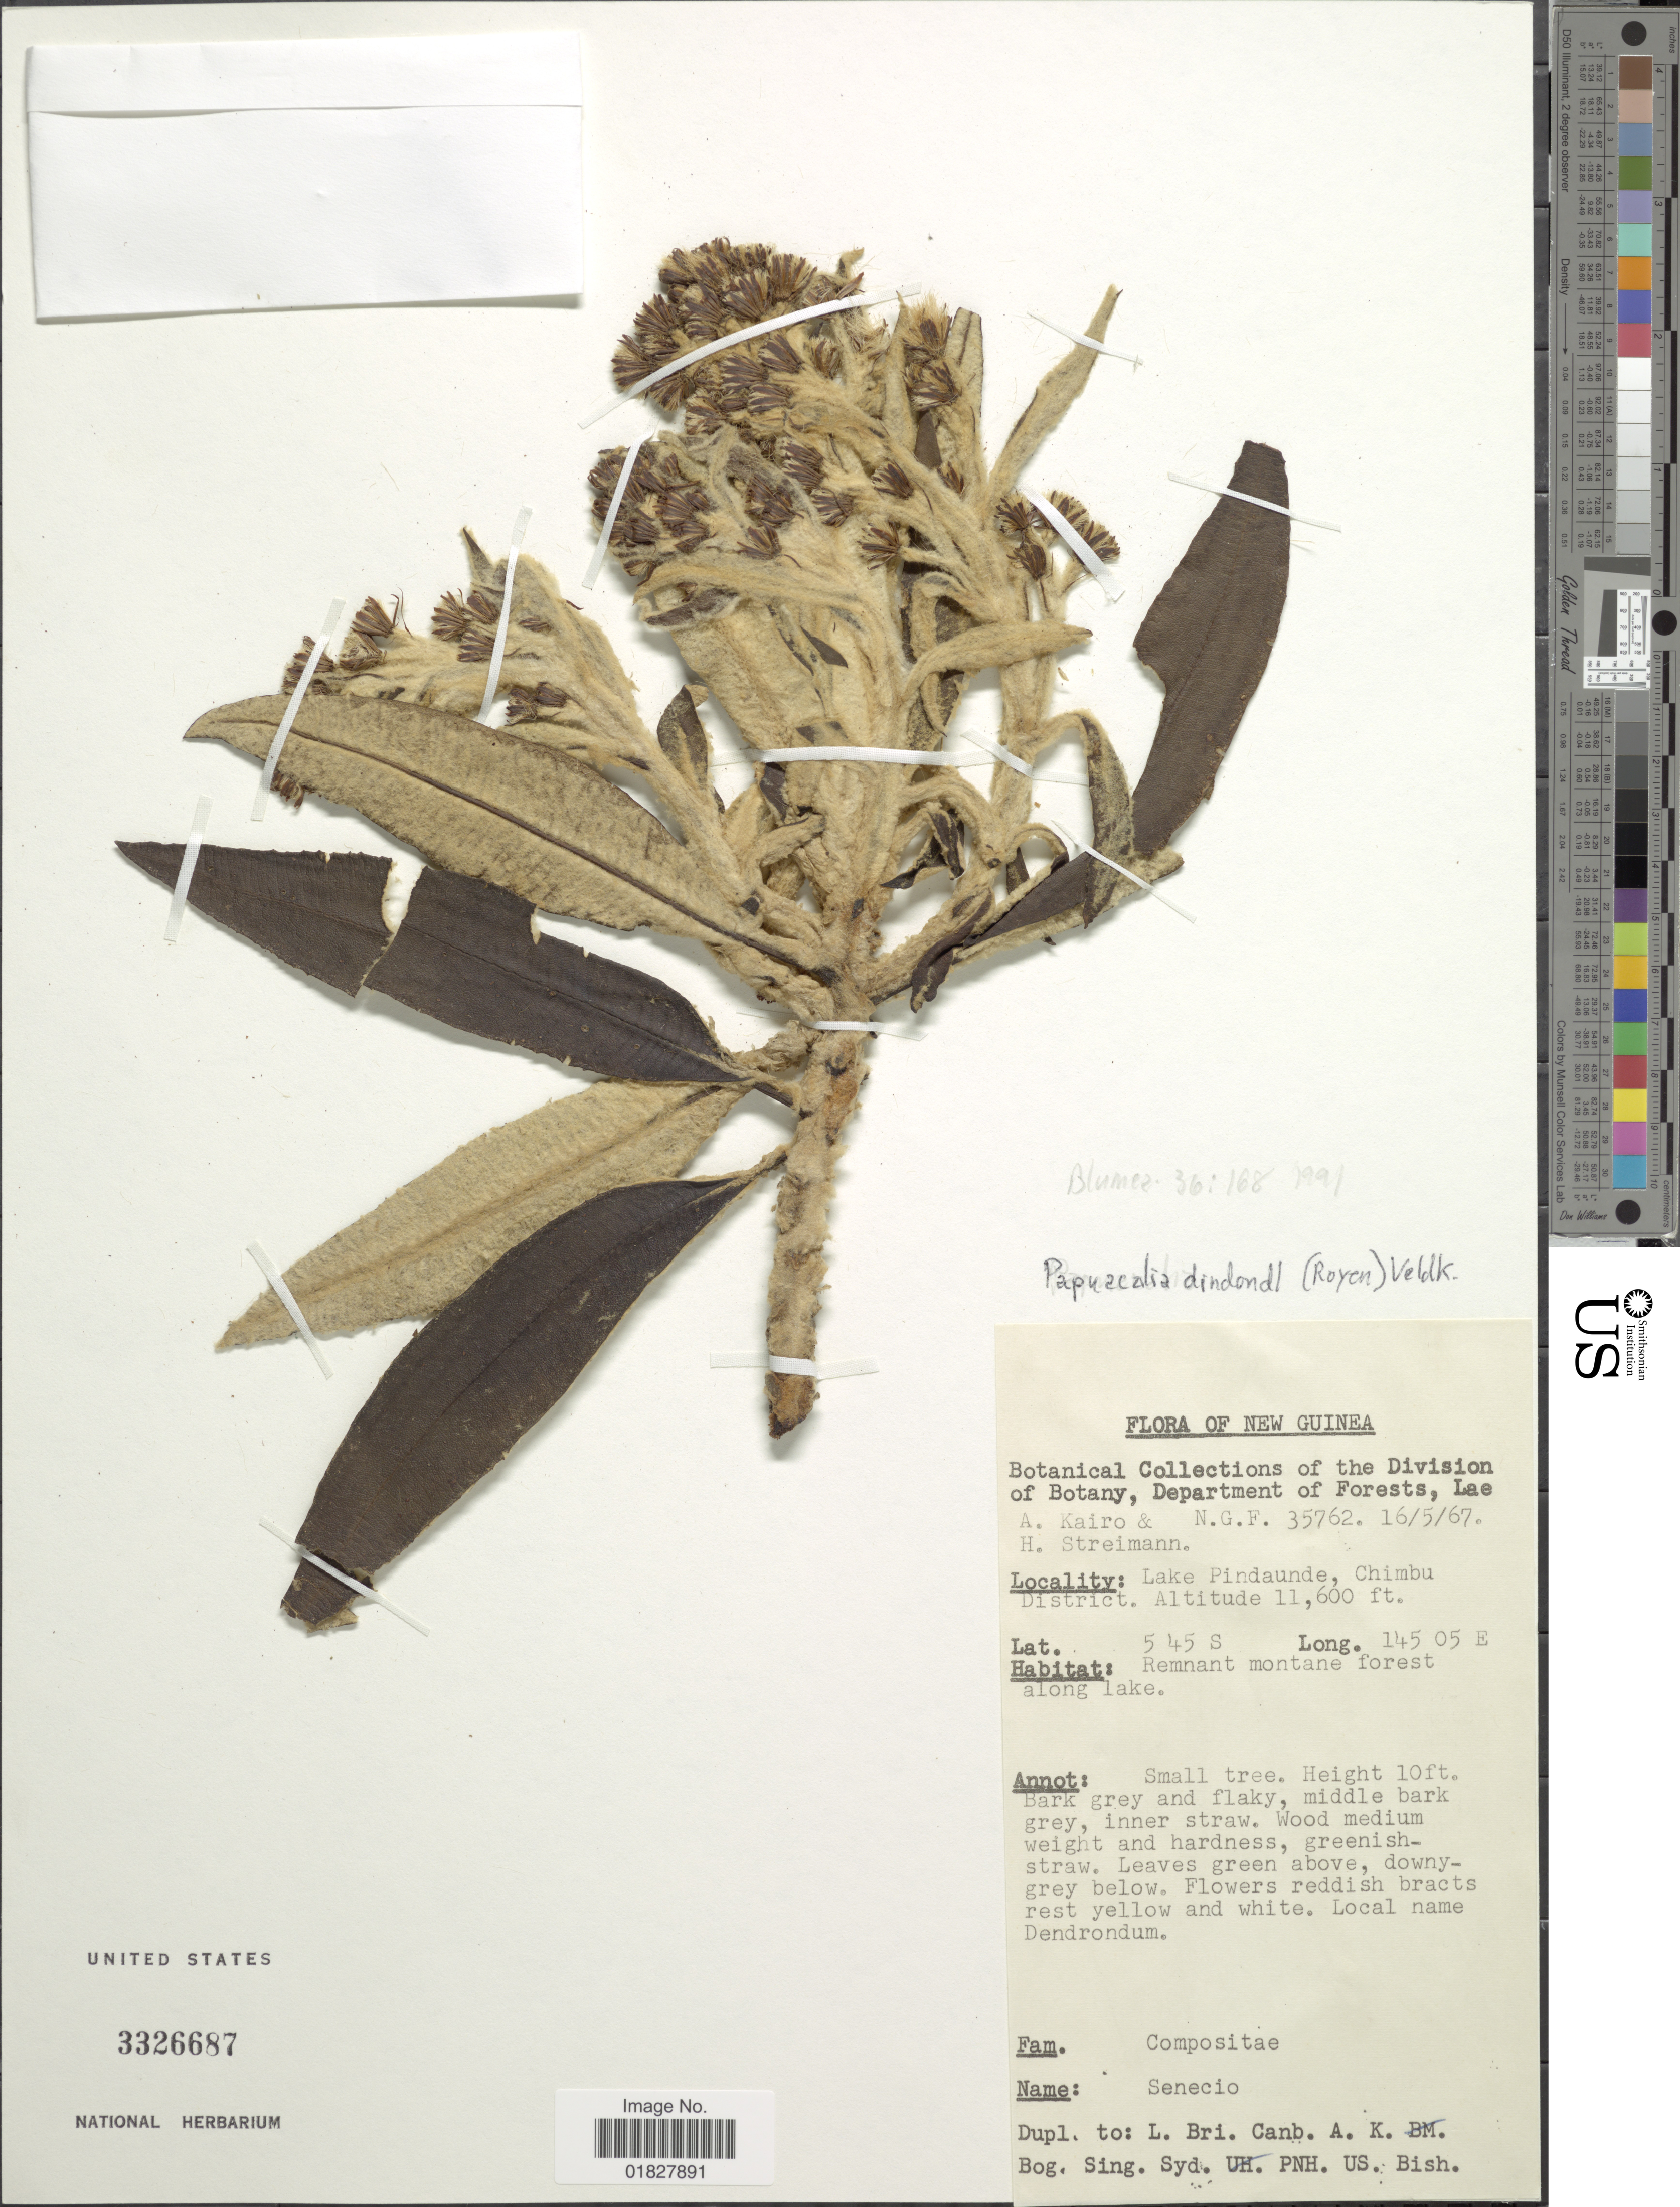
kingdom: Plantae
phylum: Tracheophyta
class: Magnoliopsida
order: Asterales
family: Asteraceae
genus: Papuacalia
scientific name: Papuacalia dindondl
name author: (P. Royen) Veldkamp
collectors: A. Kairo & H. Streimann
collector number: N.G.F.35762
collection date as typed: Transcribed d/m/y: 16/5/67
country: Papua New Guinea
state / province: Chimbu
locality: New Guinea, Lake Pindaunde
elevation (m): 3536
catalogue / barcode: US 3326687